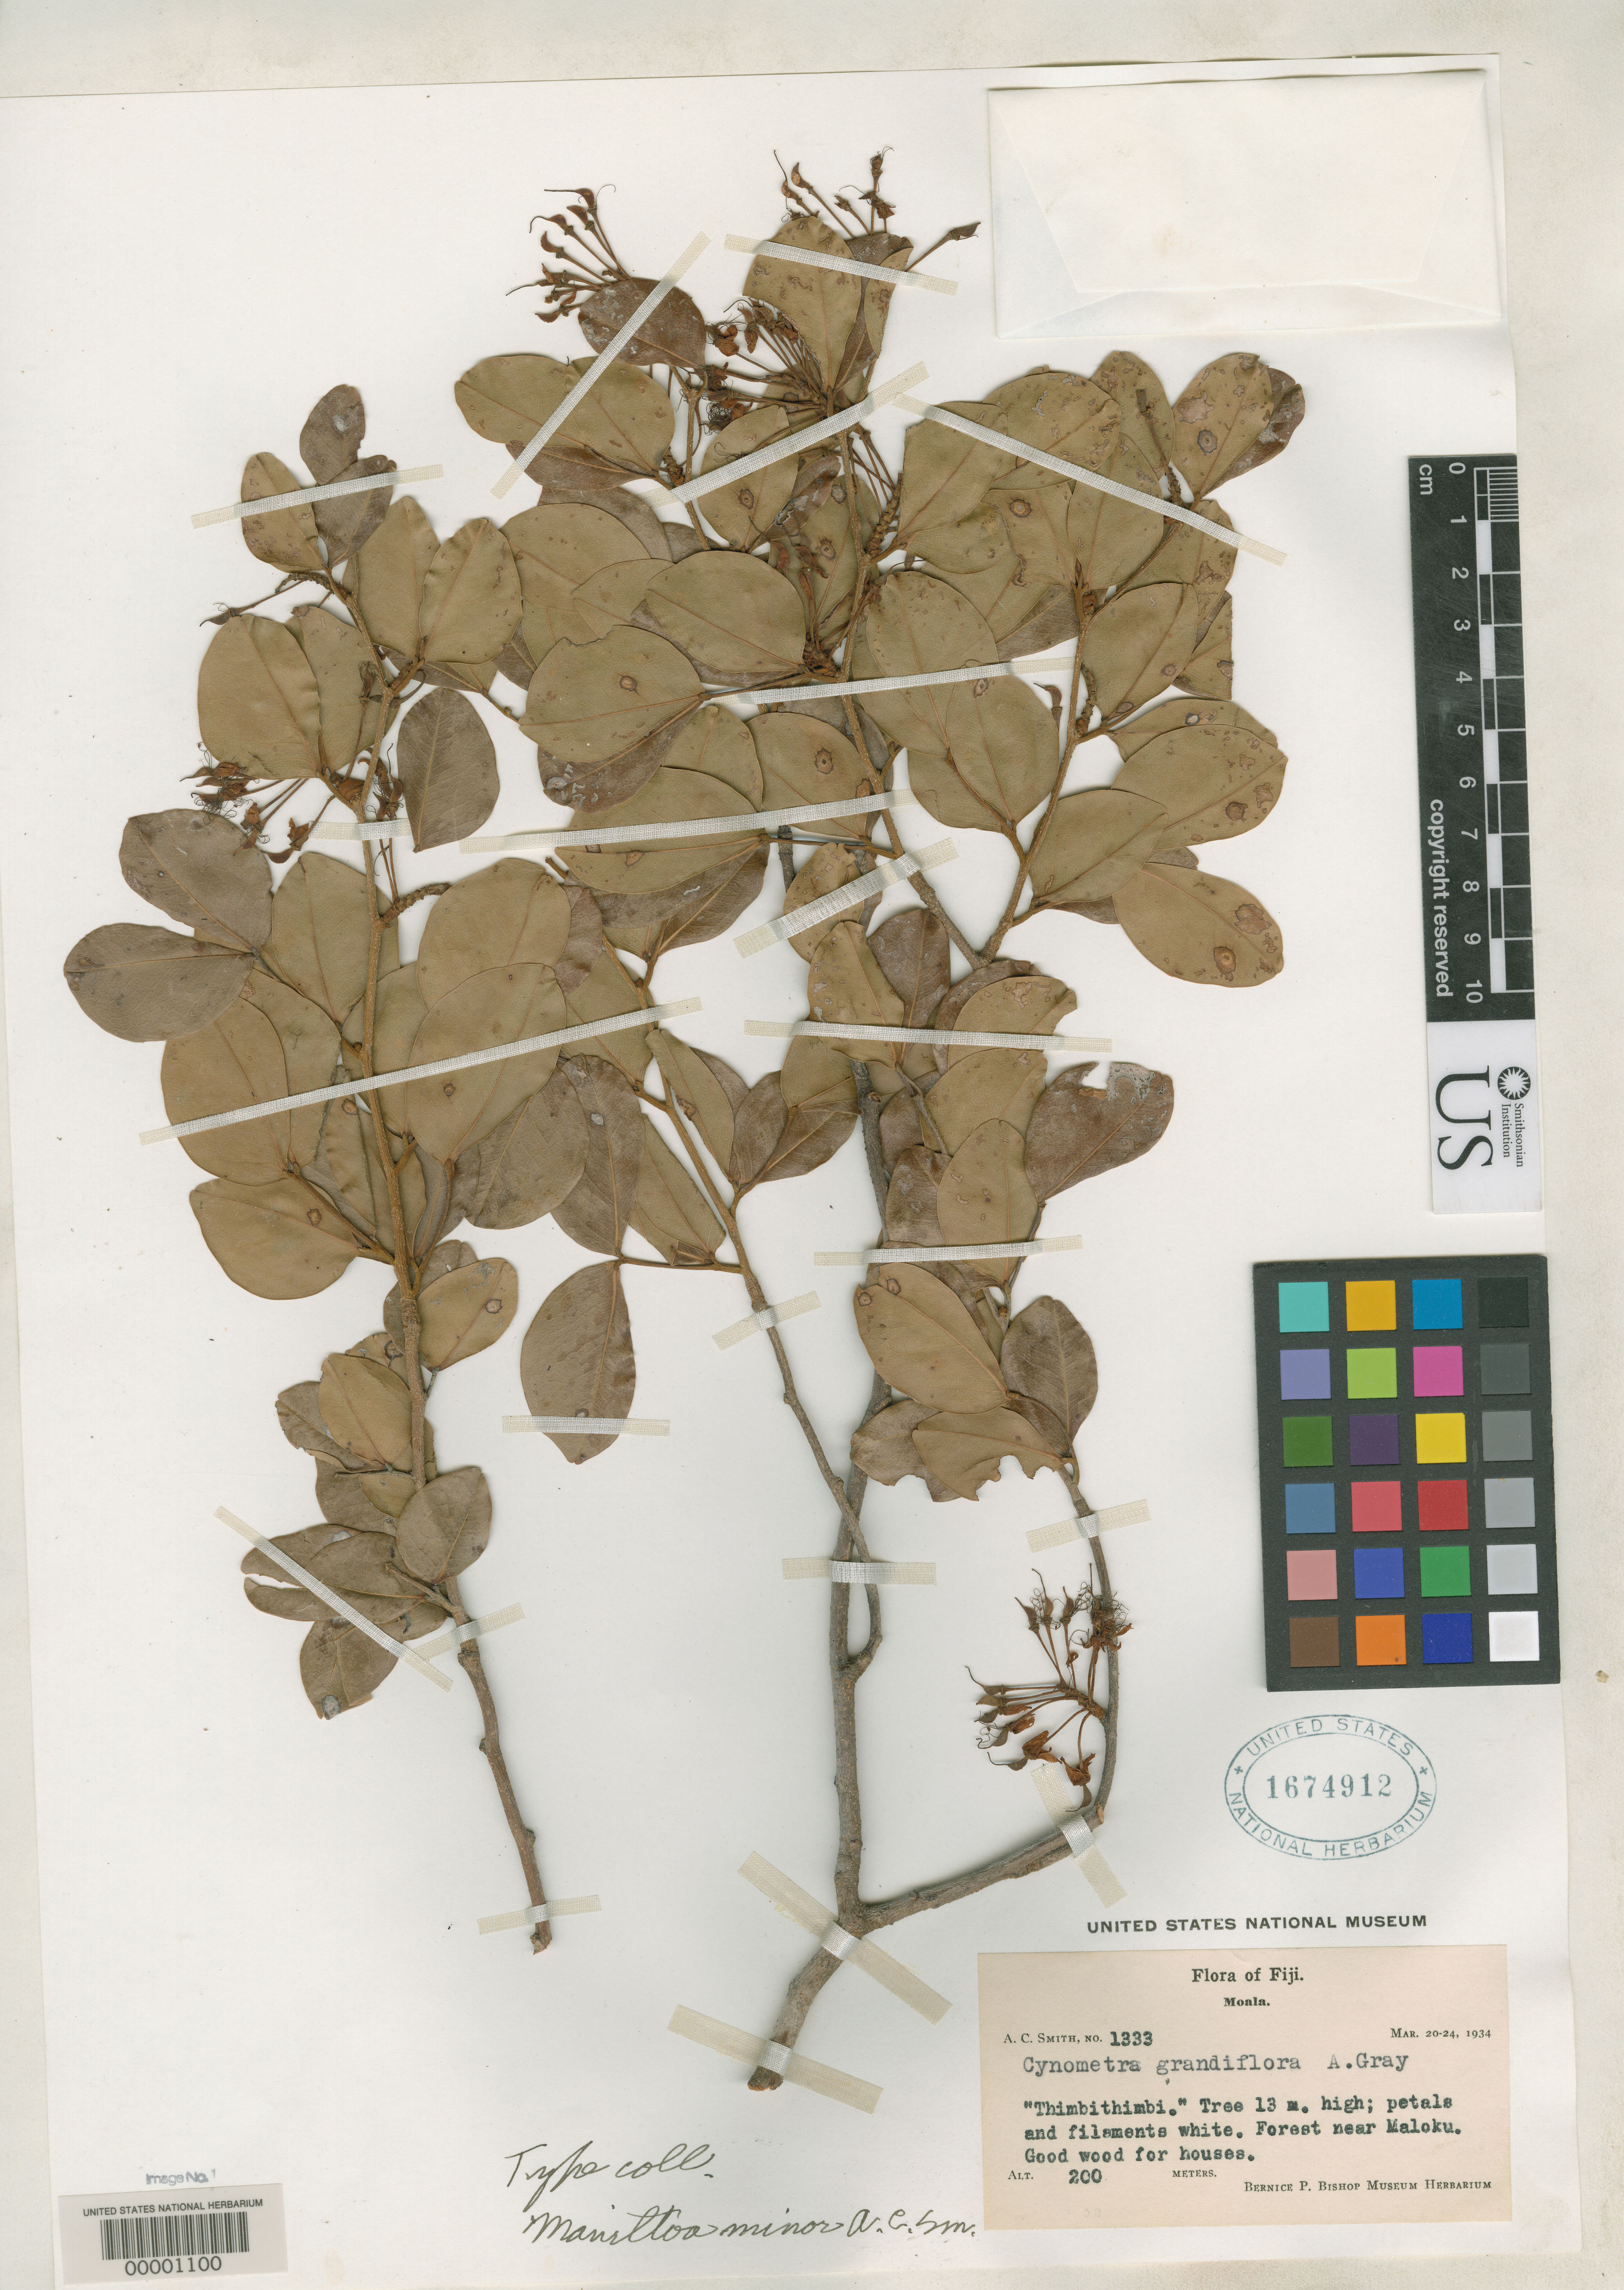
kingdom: Plantae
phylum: Tracheophyta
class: Magnoliopsida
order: Fabales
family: Fabaceae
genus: Maniltoa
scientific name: Maniltoa minor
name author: A.C. Sm.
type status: Isotype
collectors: A. C. Smith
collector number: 1333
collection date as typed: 22 Mar 1934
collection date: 1934-03-22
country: Fiji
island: Moala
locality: Moala, near Maloku.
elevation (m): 200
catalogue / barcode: US 1674912